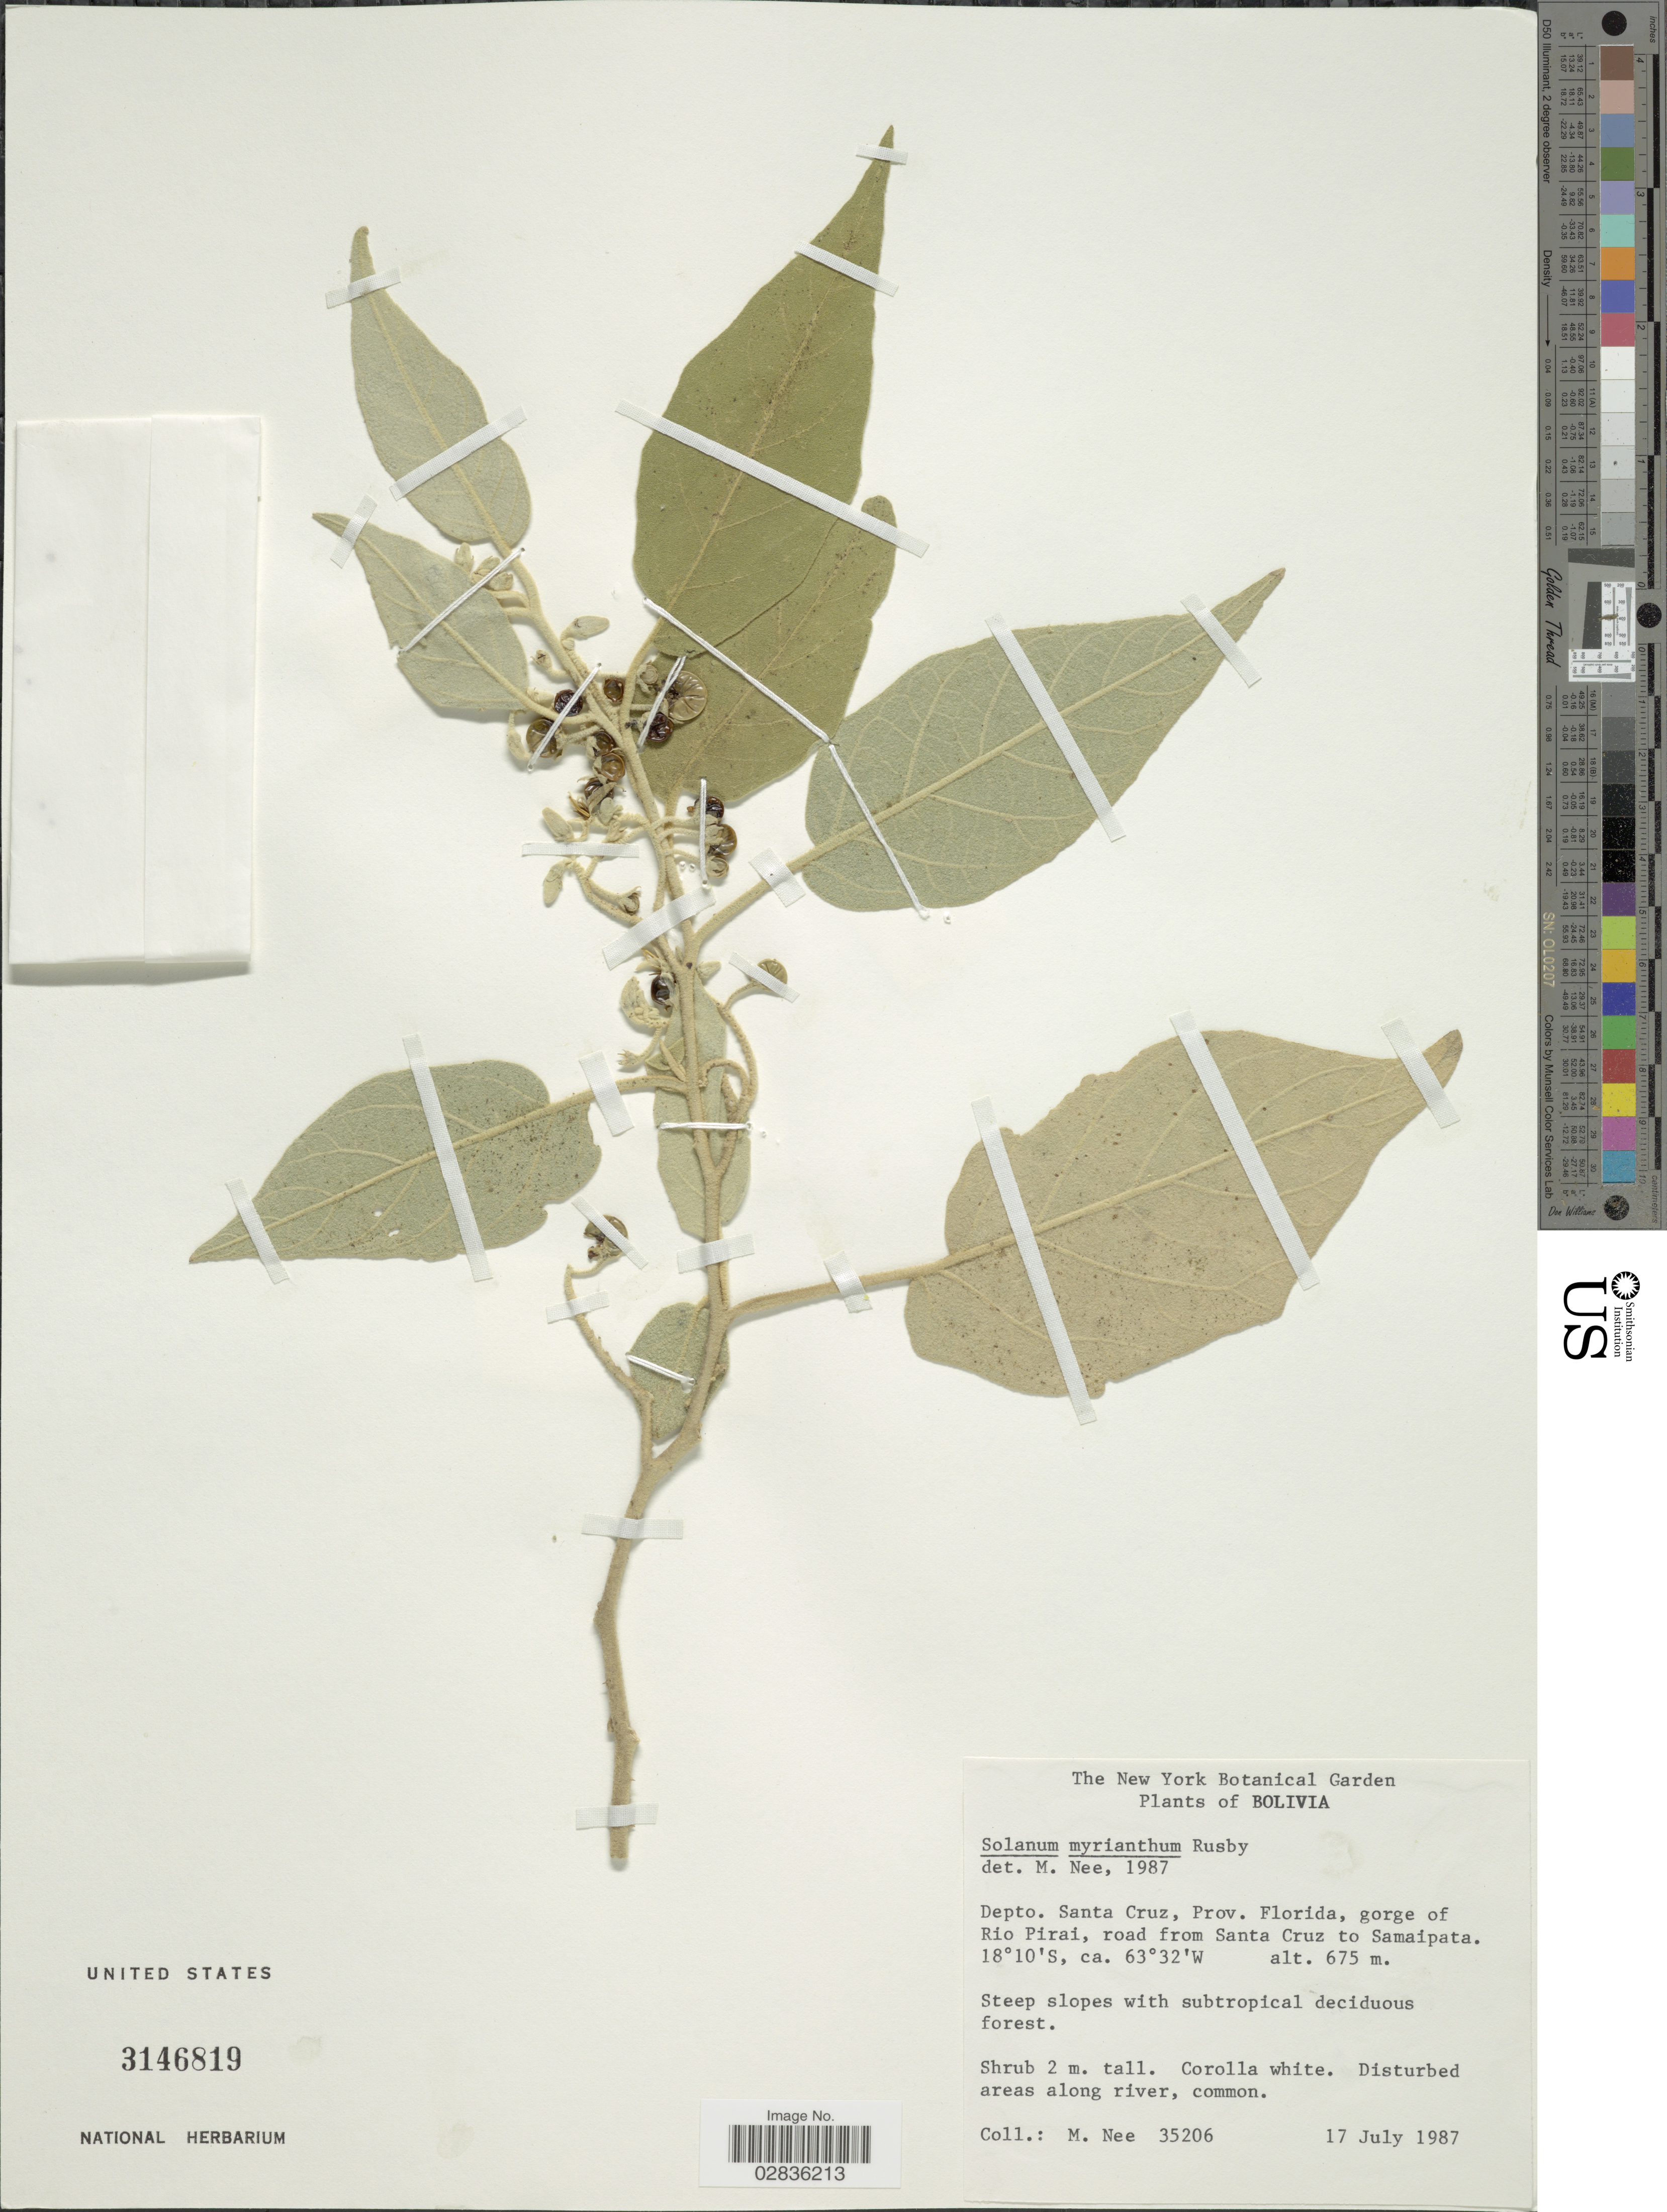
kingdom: Plantae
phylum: Tracheophyta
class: Magnoliopsida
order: Solanales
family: Solanaceae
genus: Solanum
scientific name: Solanum myrianthum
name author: Britton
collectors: M. Nee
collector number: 35206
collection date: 1987-07-17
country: Bolivia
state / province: Santa Cruz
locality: Depto. Santa Cruz, Prov. Florida, gorge of Rio Pirai, road from Santa Cruz to Samaipata.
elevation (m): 675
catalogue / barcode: US 3146819